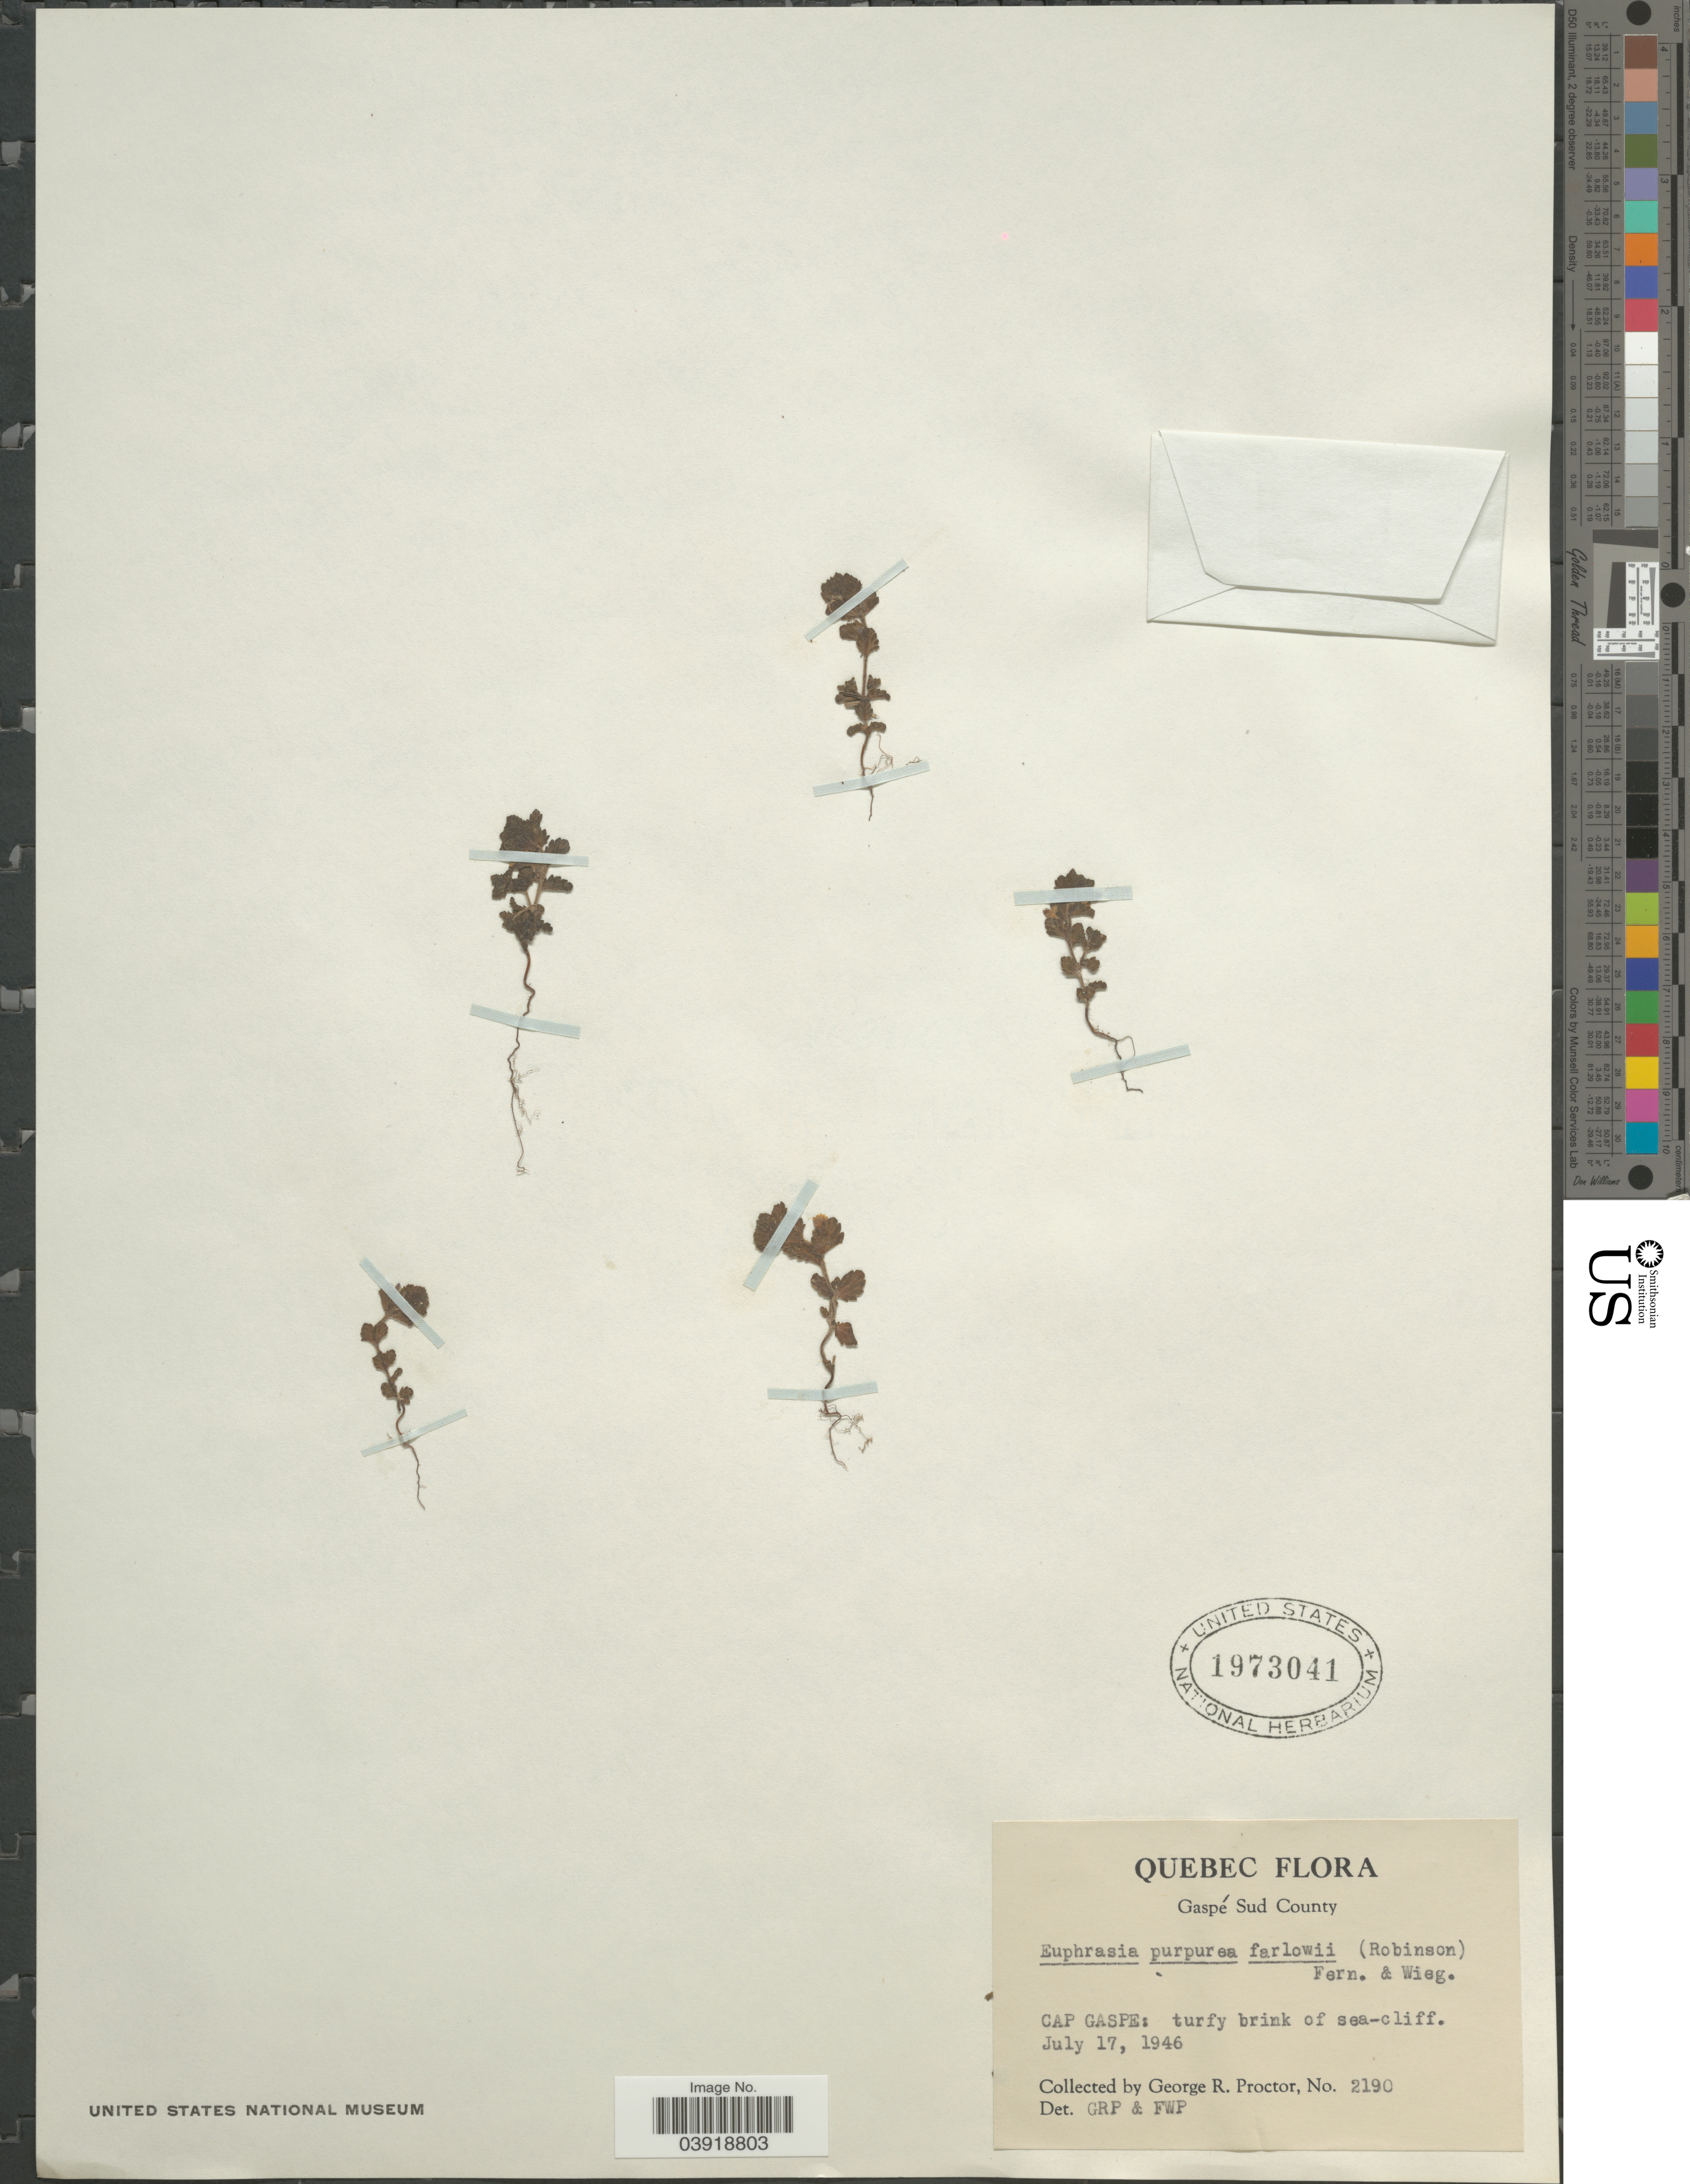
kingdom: Plantae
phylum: Tracheophyta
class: Magnoliopsida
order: Lamiales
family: Orobanchaceae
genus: Euphrasia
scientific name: Euphrasia purpurea var. farlowii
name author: (B.L. Rob.) Fernald & Wiegand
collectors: G. Proctor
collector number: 2190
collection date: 1946-07-17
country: Canada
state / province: Quebec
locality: Gaspé Sud County. Cap Gaspe: turfy brink of sea-cliff.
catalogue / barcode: US 1973041